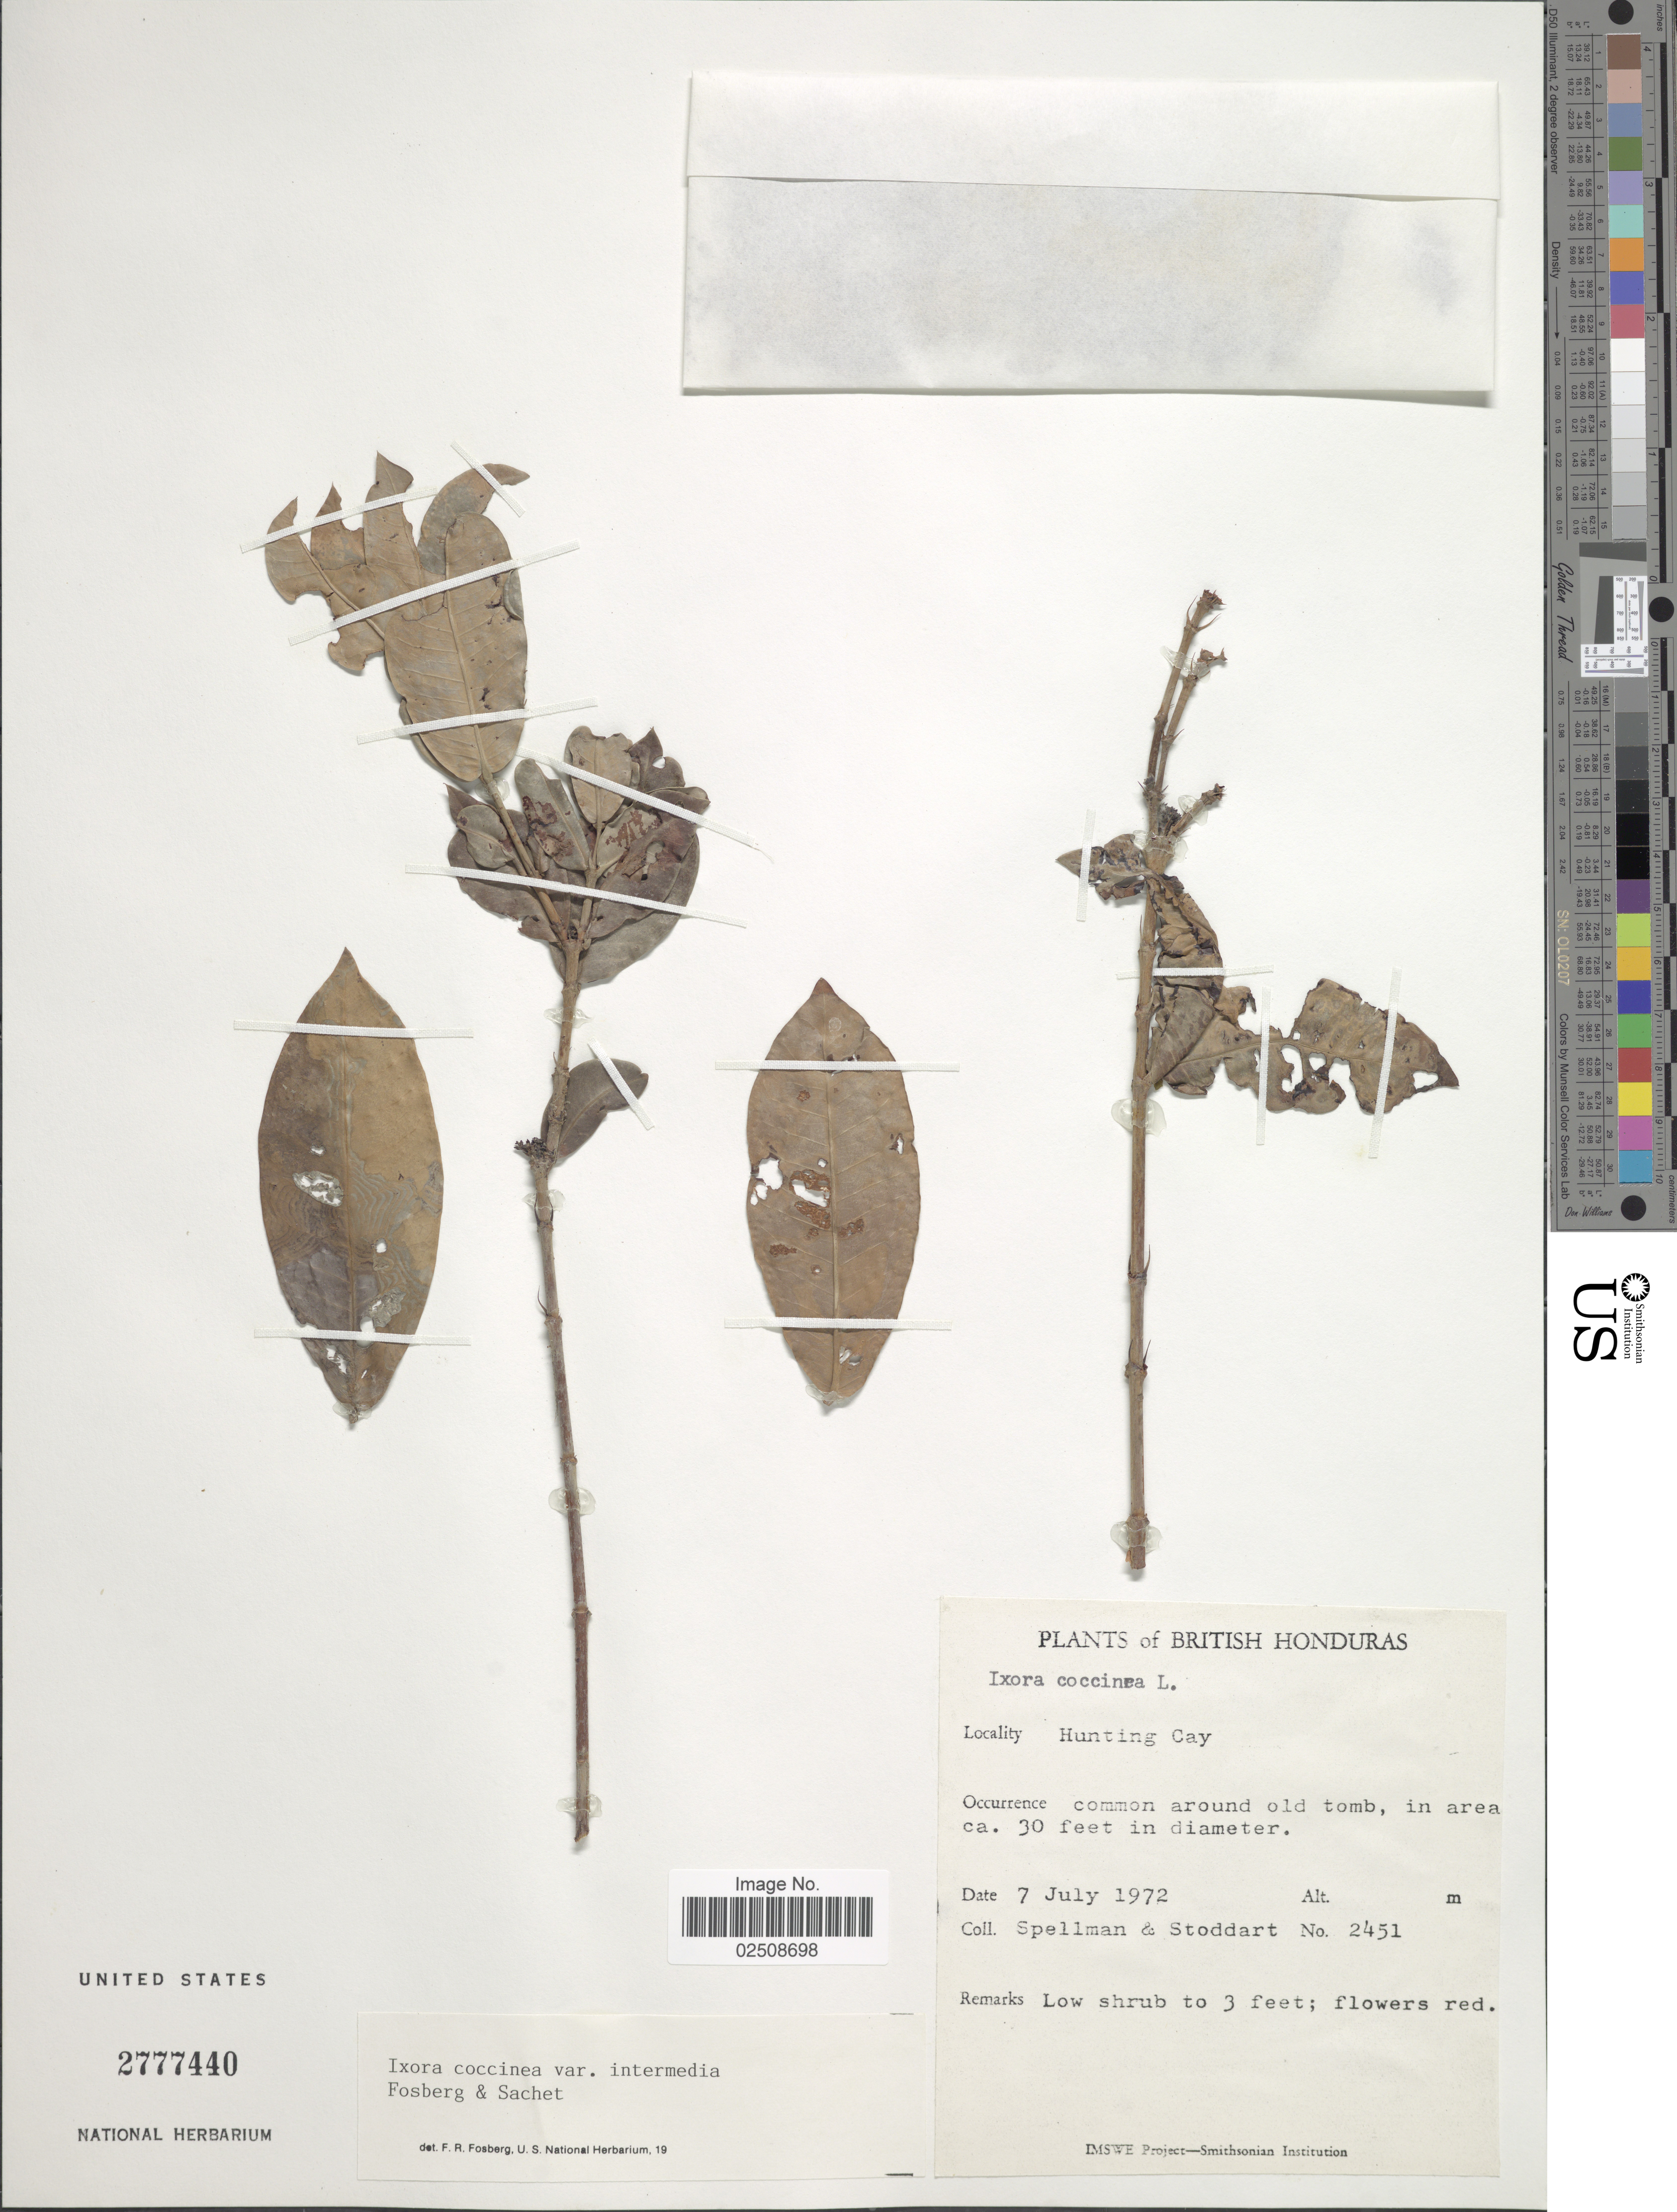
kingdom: Plantae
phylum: Tracheophyta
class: Magnoliopsida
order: Gentianales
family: Rubiaceae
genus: Ixora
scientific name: Ixora coccinea var. intermedia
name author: Fosberg & Sachet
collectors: Spellman, -- & -. Stoddart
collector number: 2451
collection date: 1972-07-07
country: Belize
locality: British Honduras. Hunting Cay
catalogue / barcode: US 2777440